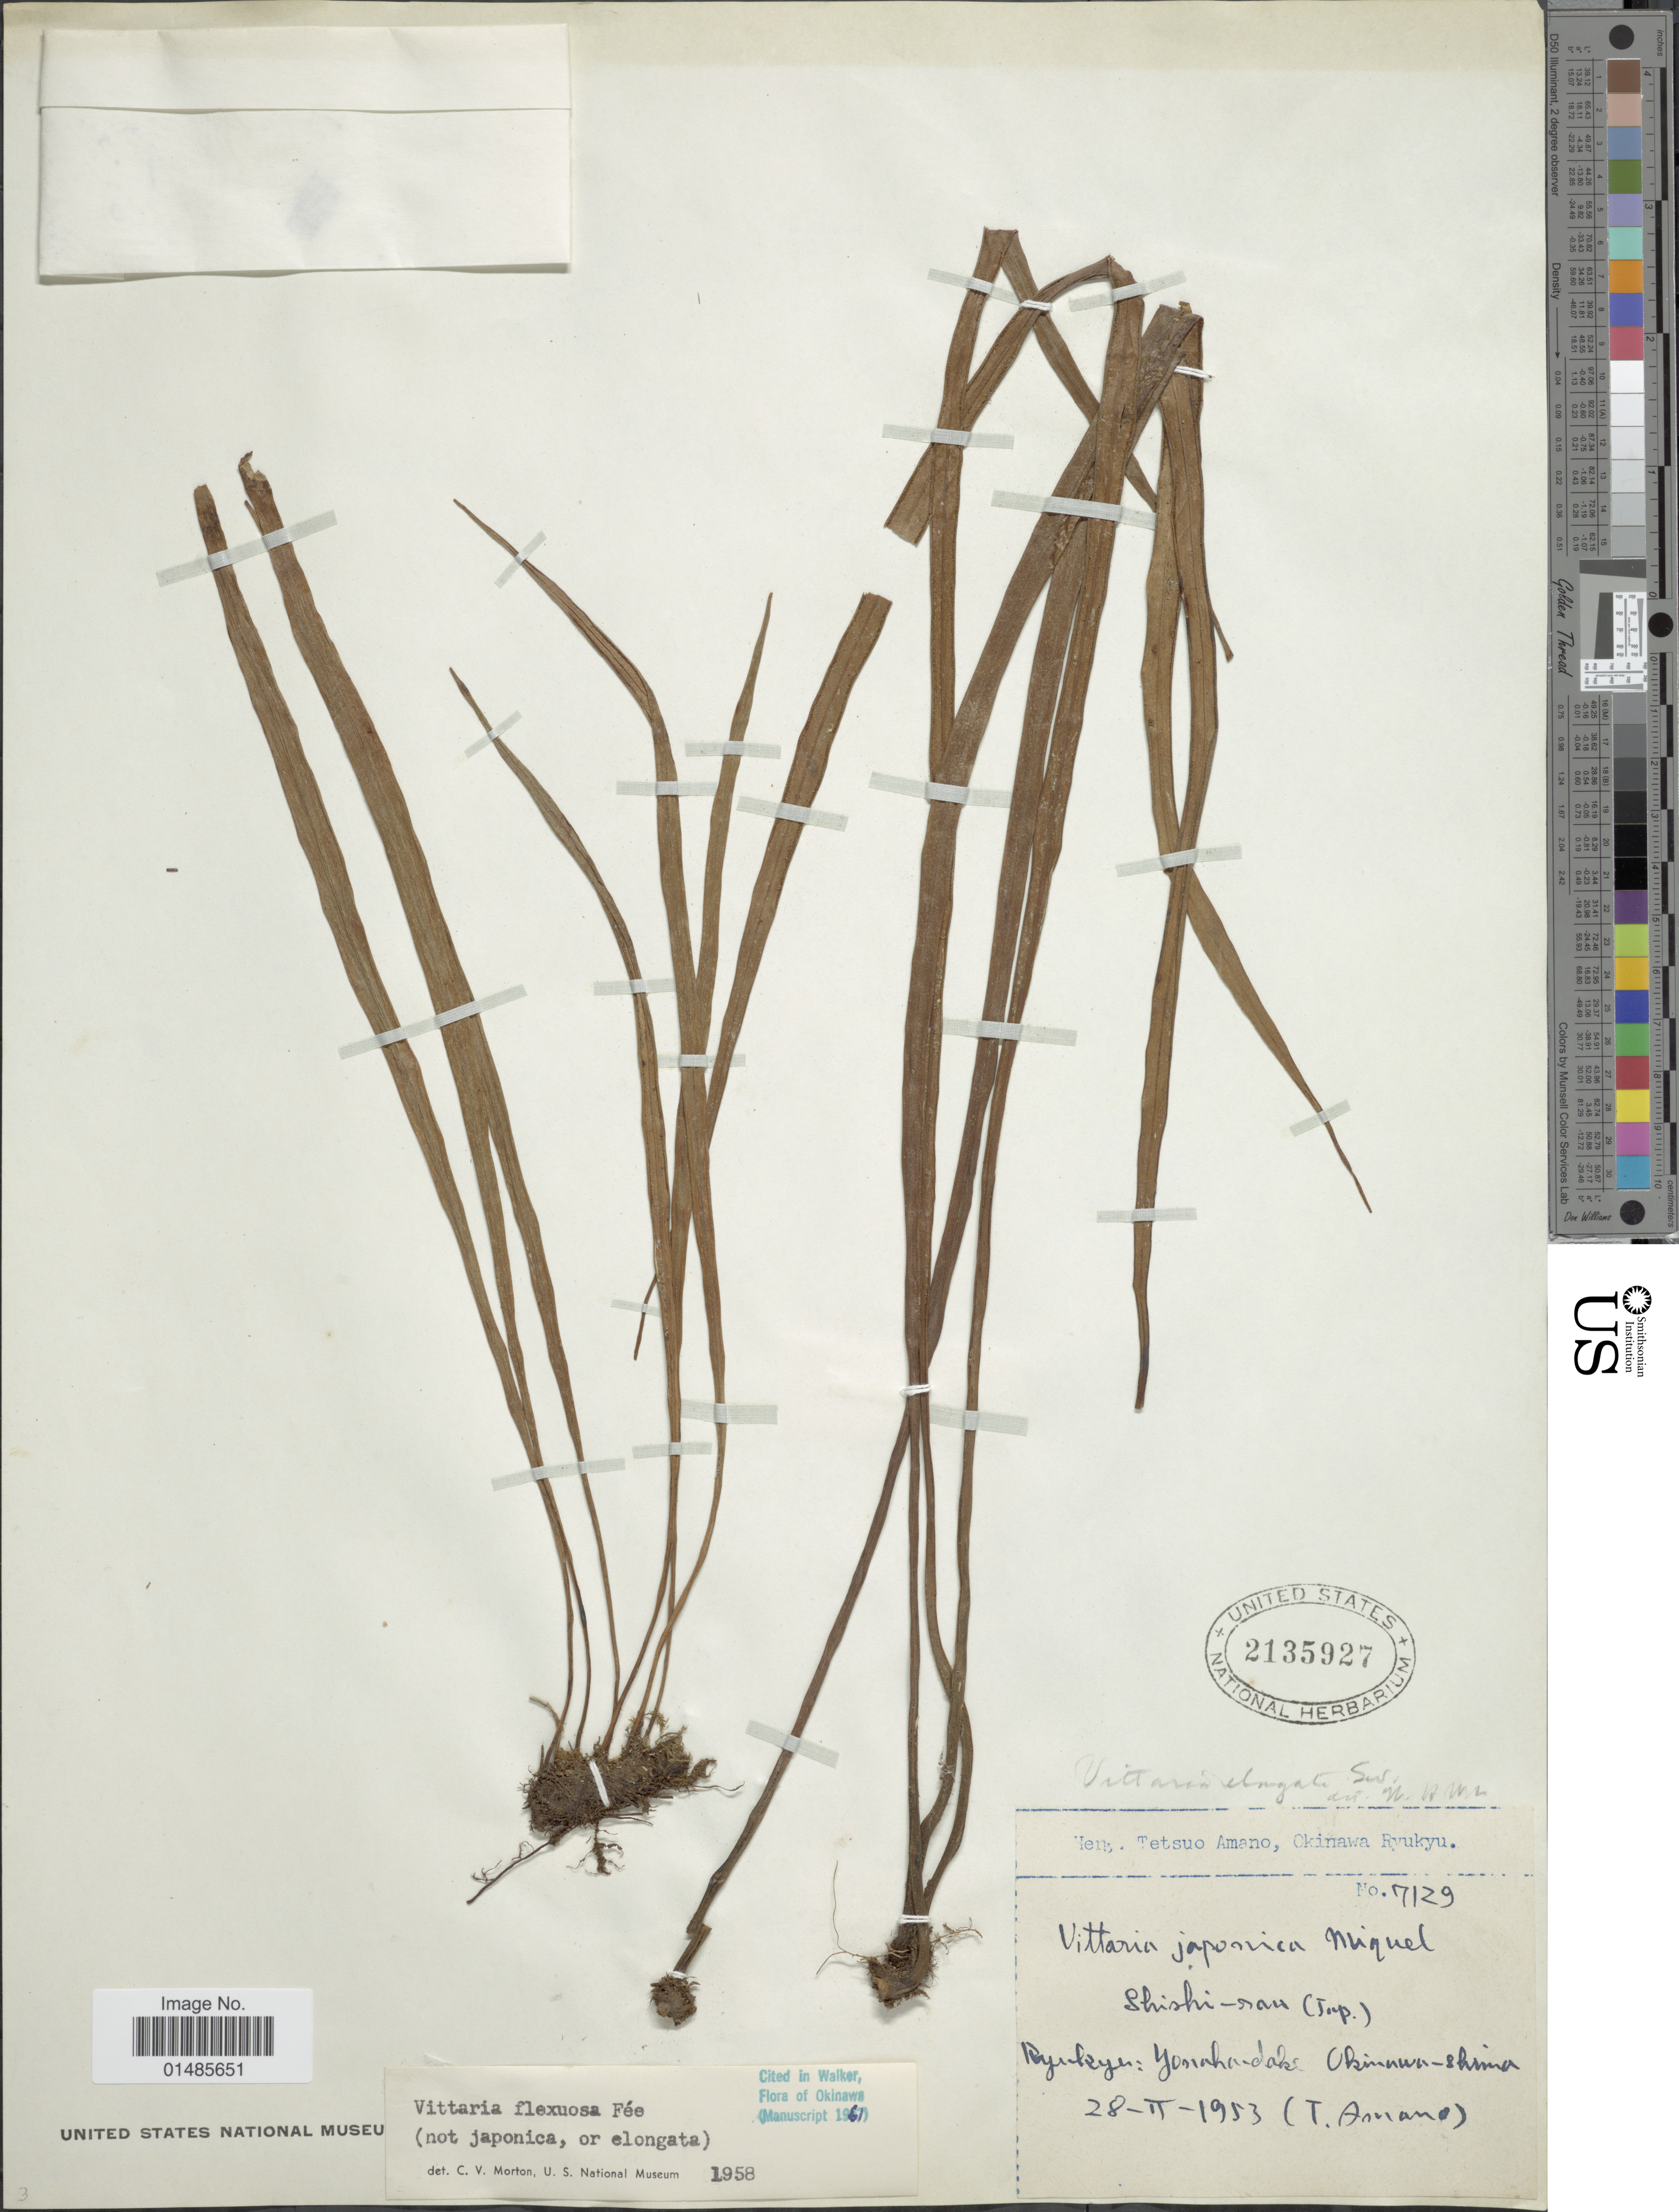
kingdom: Plantae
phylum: Tracheophyta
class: Polypodiopsida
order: Polypodiales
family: Pteridaceae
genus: Haplopteris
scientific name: Haplopteris flexuosa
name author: (Fée) E.H. Crane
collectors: T. Amano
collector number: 7129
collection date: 1953-02-28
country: Japan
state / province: Okinawa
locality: Ryukyu: Yomaha-dake, Okinawa-shima.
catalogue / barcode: US 2135927